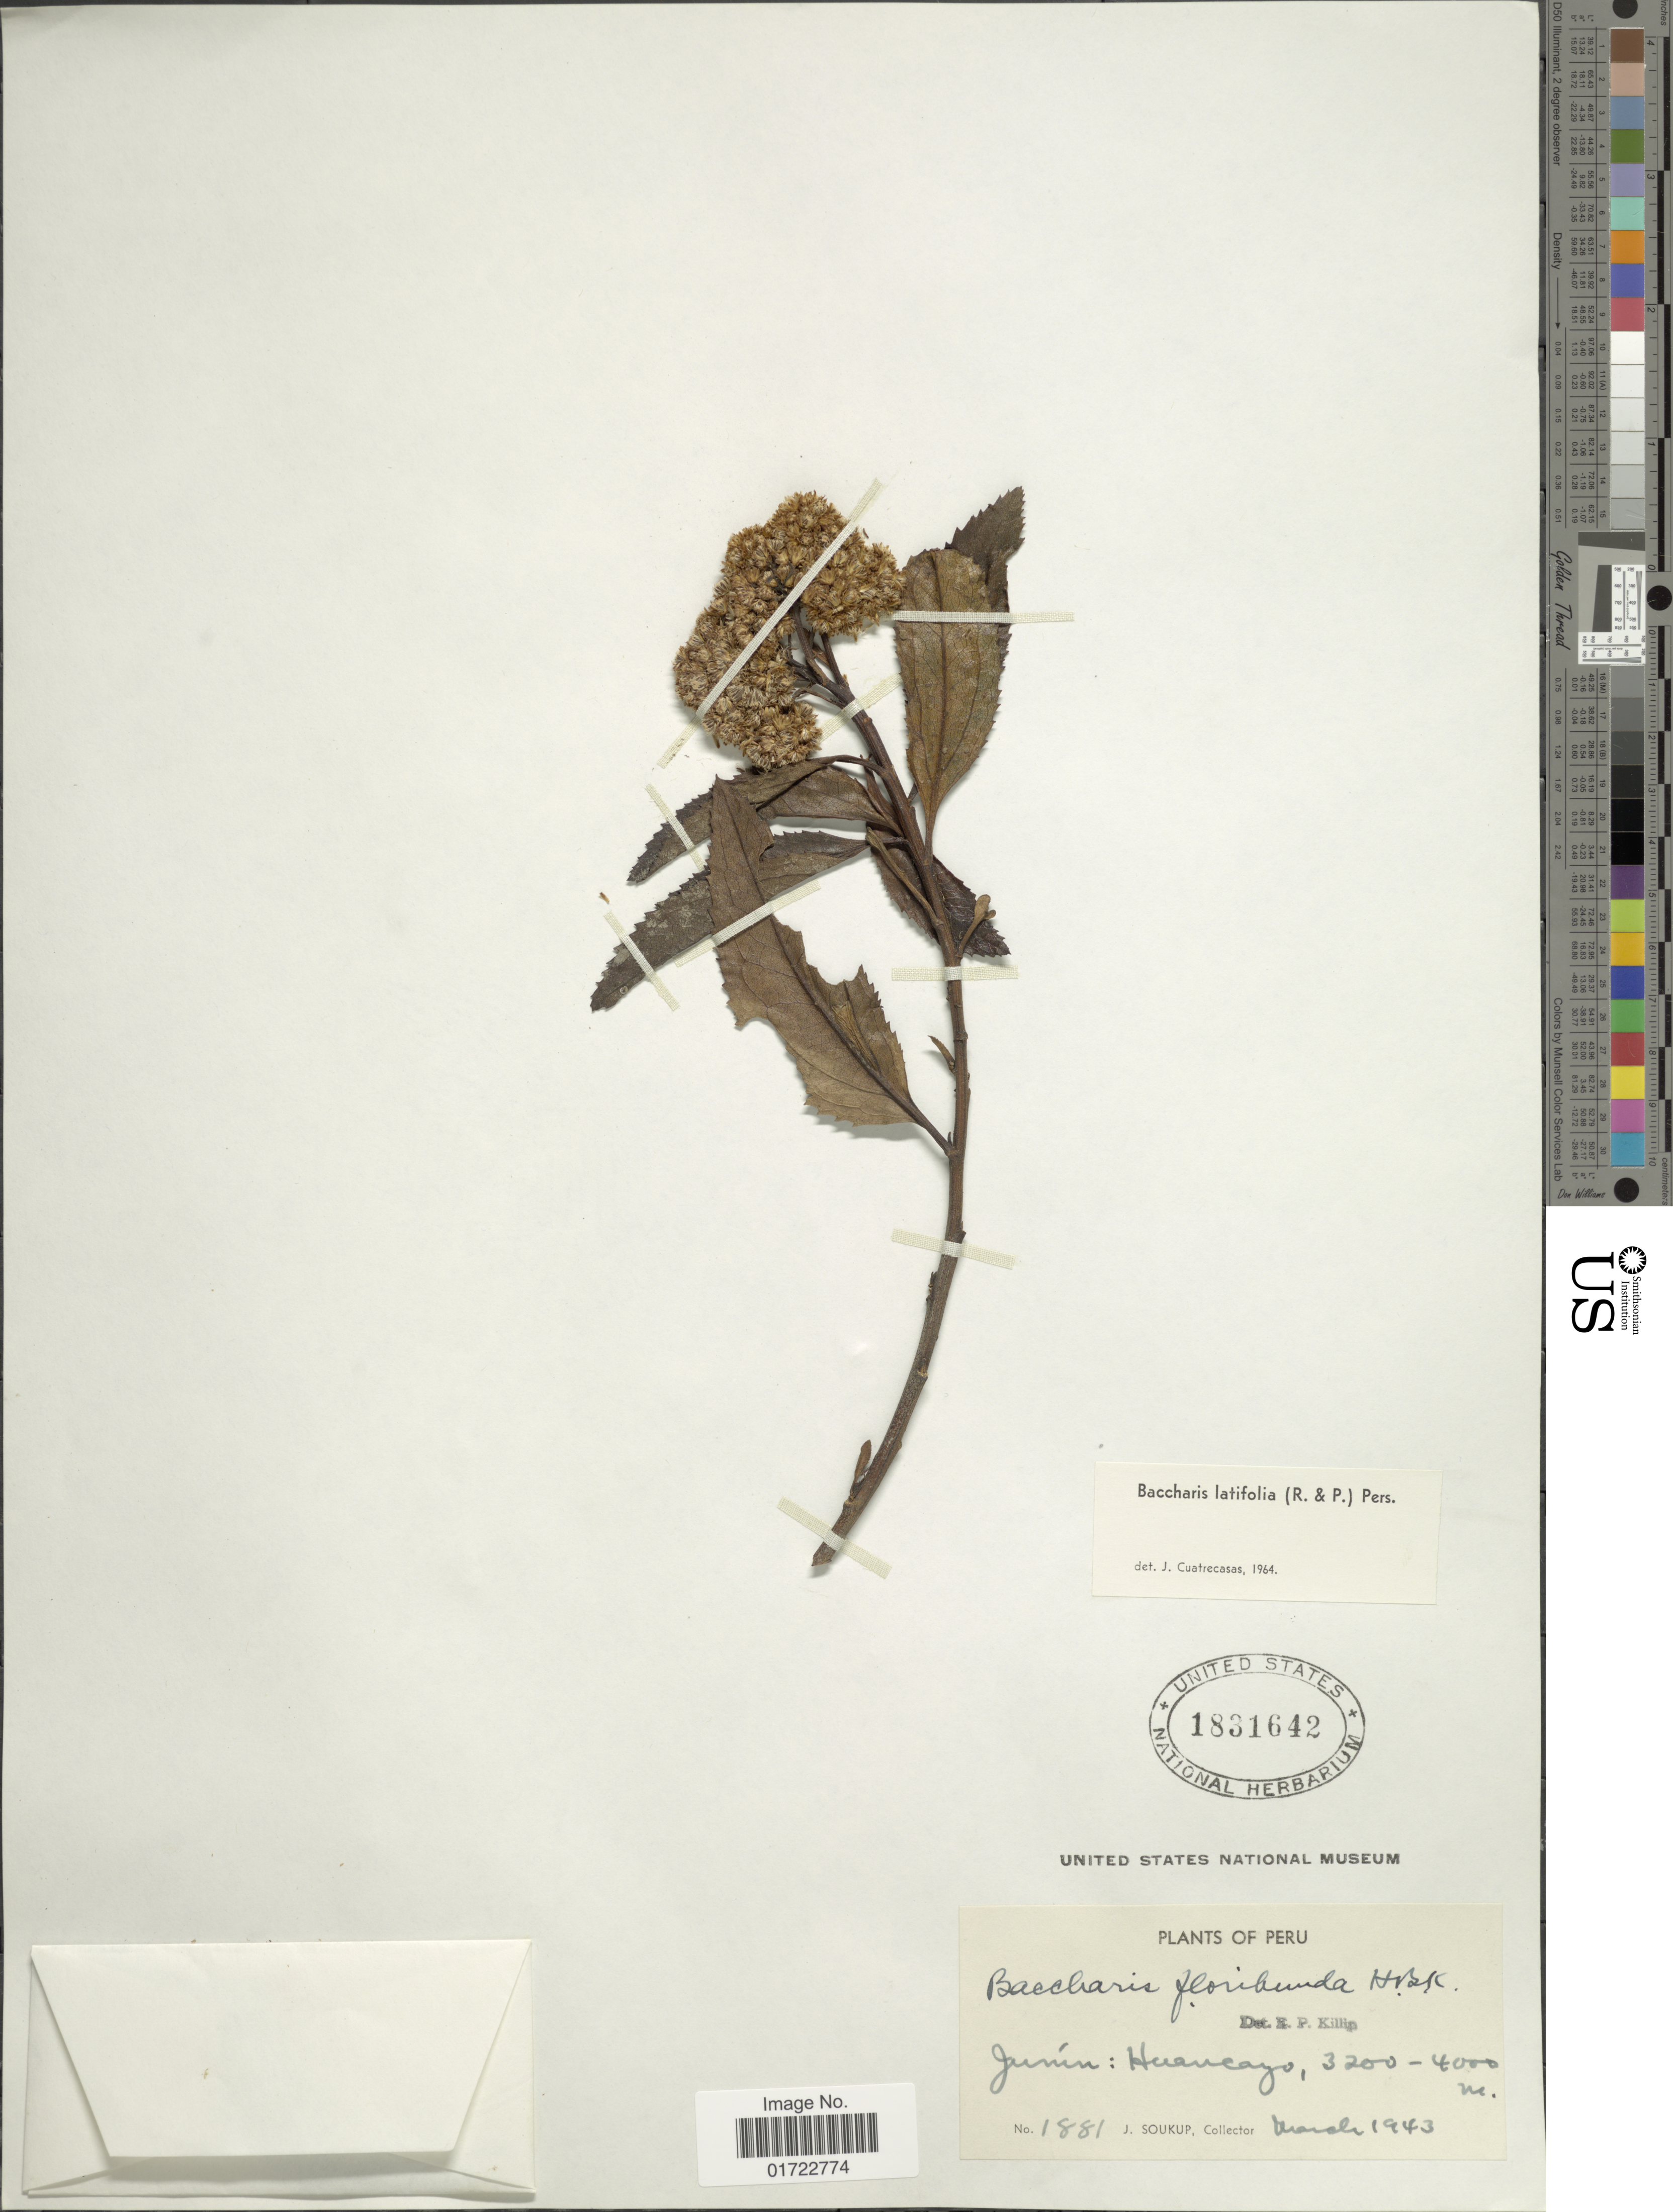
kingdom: Plantae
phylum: Tracheophyta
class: Magnoliopsida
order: Asterales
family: Asteraceae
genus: Baccharis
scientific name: Baccharis latifolia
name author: (Ruiz & Pav.) Pers.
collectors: J. Soukup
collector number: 1881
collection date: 1943-03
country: Peru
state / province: Junín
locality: Huancayo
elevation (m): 3200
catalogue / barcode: US 1831642